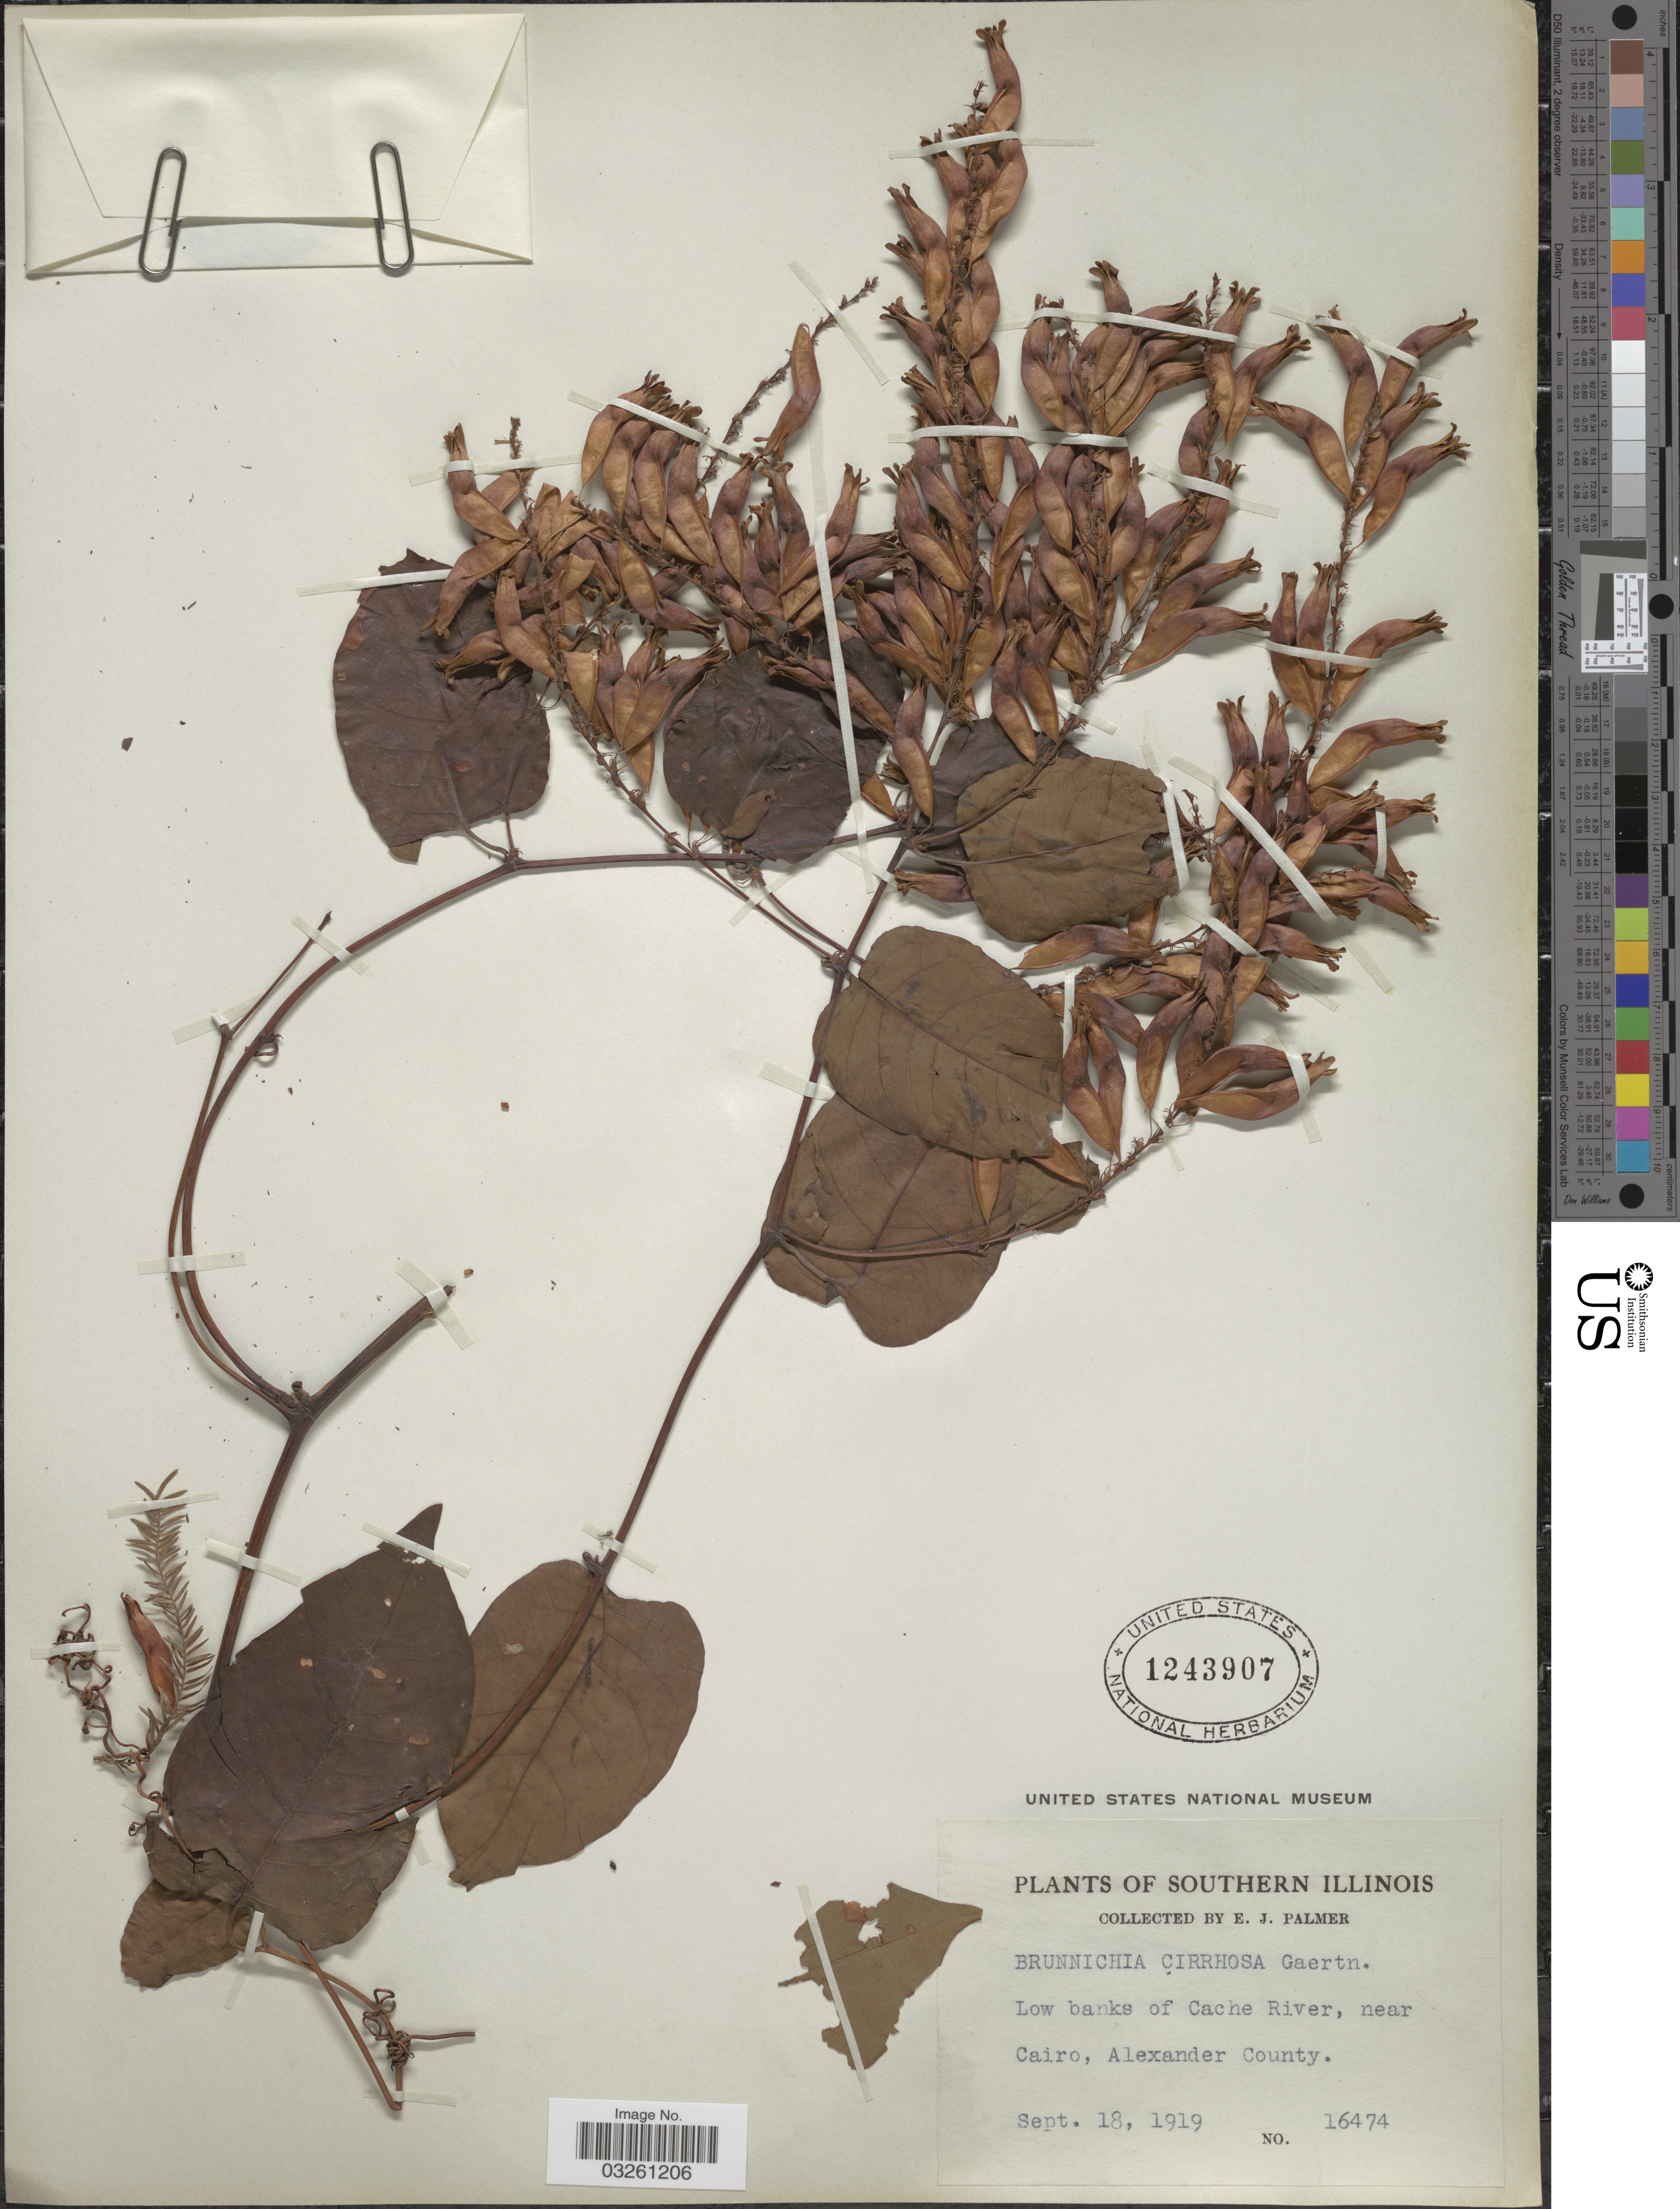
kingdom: Plantae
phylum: Tracheophyta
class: Magnoliopsida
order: Caryophyllales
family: Polygonaceae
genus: Brunnichia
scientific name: Brunnichia cirrhosa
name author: Gaertn.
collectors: E. J. Palmer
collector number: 16474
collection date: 1919-09-18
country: United States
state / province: Illinois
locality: Southern Illinois. Low banks of Cache River, near Cairo, Alexander County.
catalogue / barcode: US 1243907